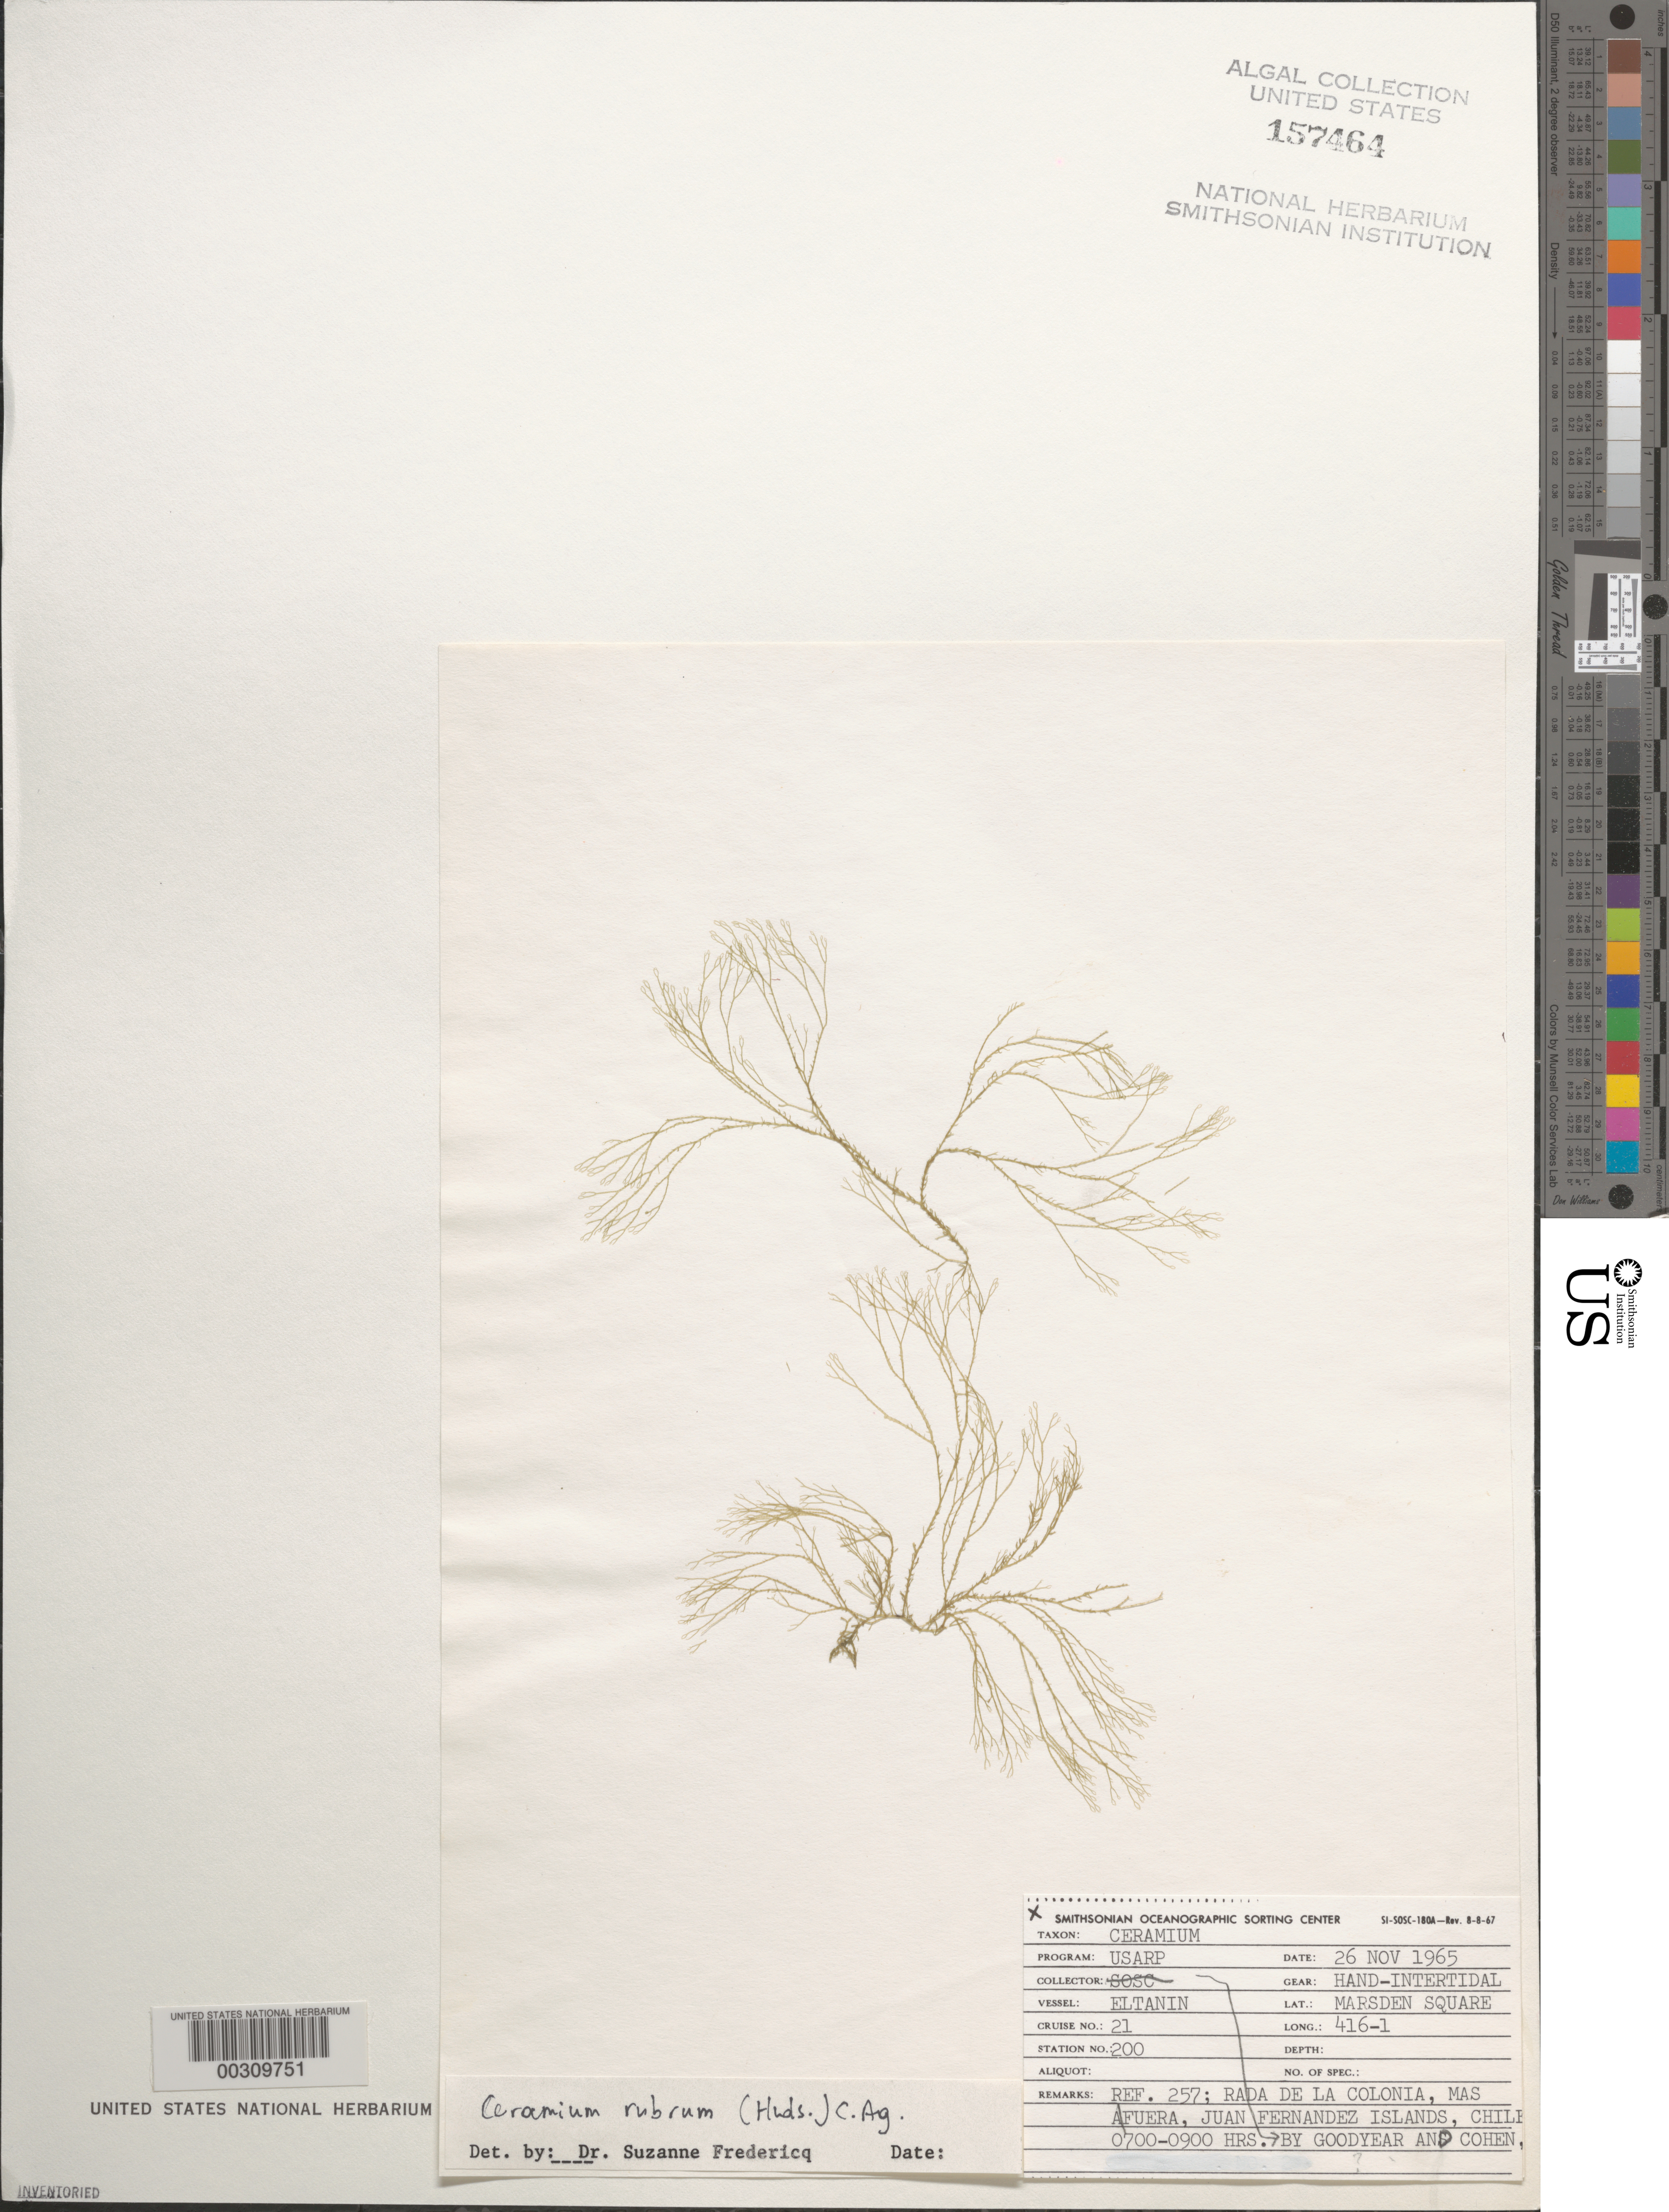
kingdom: Plantae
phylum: Rhodophyta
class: Florideophyceae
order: Ceramiales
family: Ceramiaceae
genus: Ceramium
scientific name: Ceramium rubrum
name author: C. Agardh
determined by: Fredericq, S.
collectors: R. Goodyear & A. Cohen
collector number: Station 200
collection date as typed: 26 Nov 1965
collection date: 1965-11-26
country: Chile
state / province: Valparaíso (V)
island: Isla Más Afuera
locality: Rada de la Colonia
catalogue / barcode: US 157464